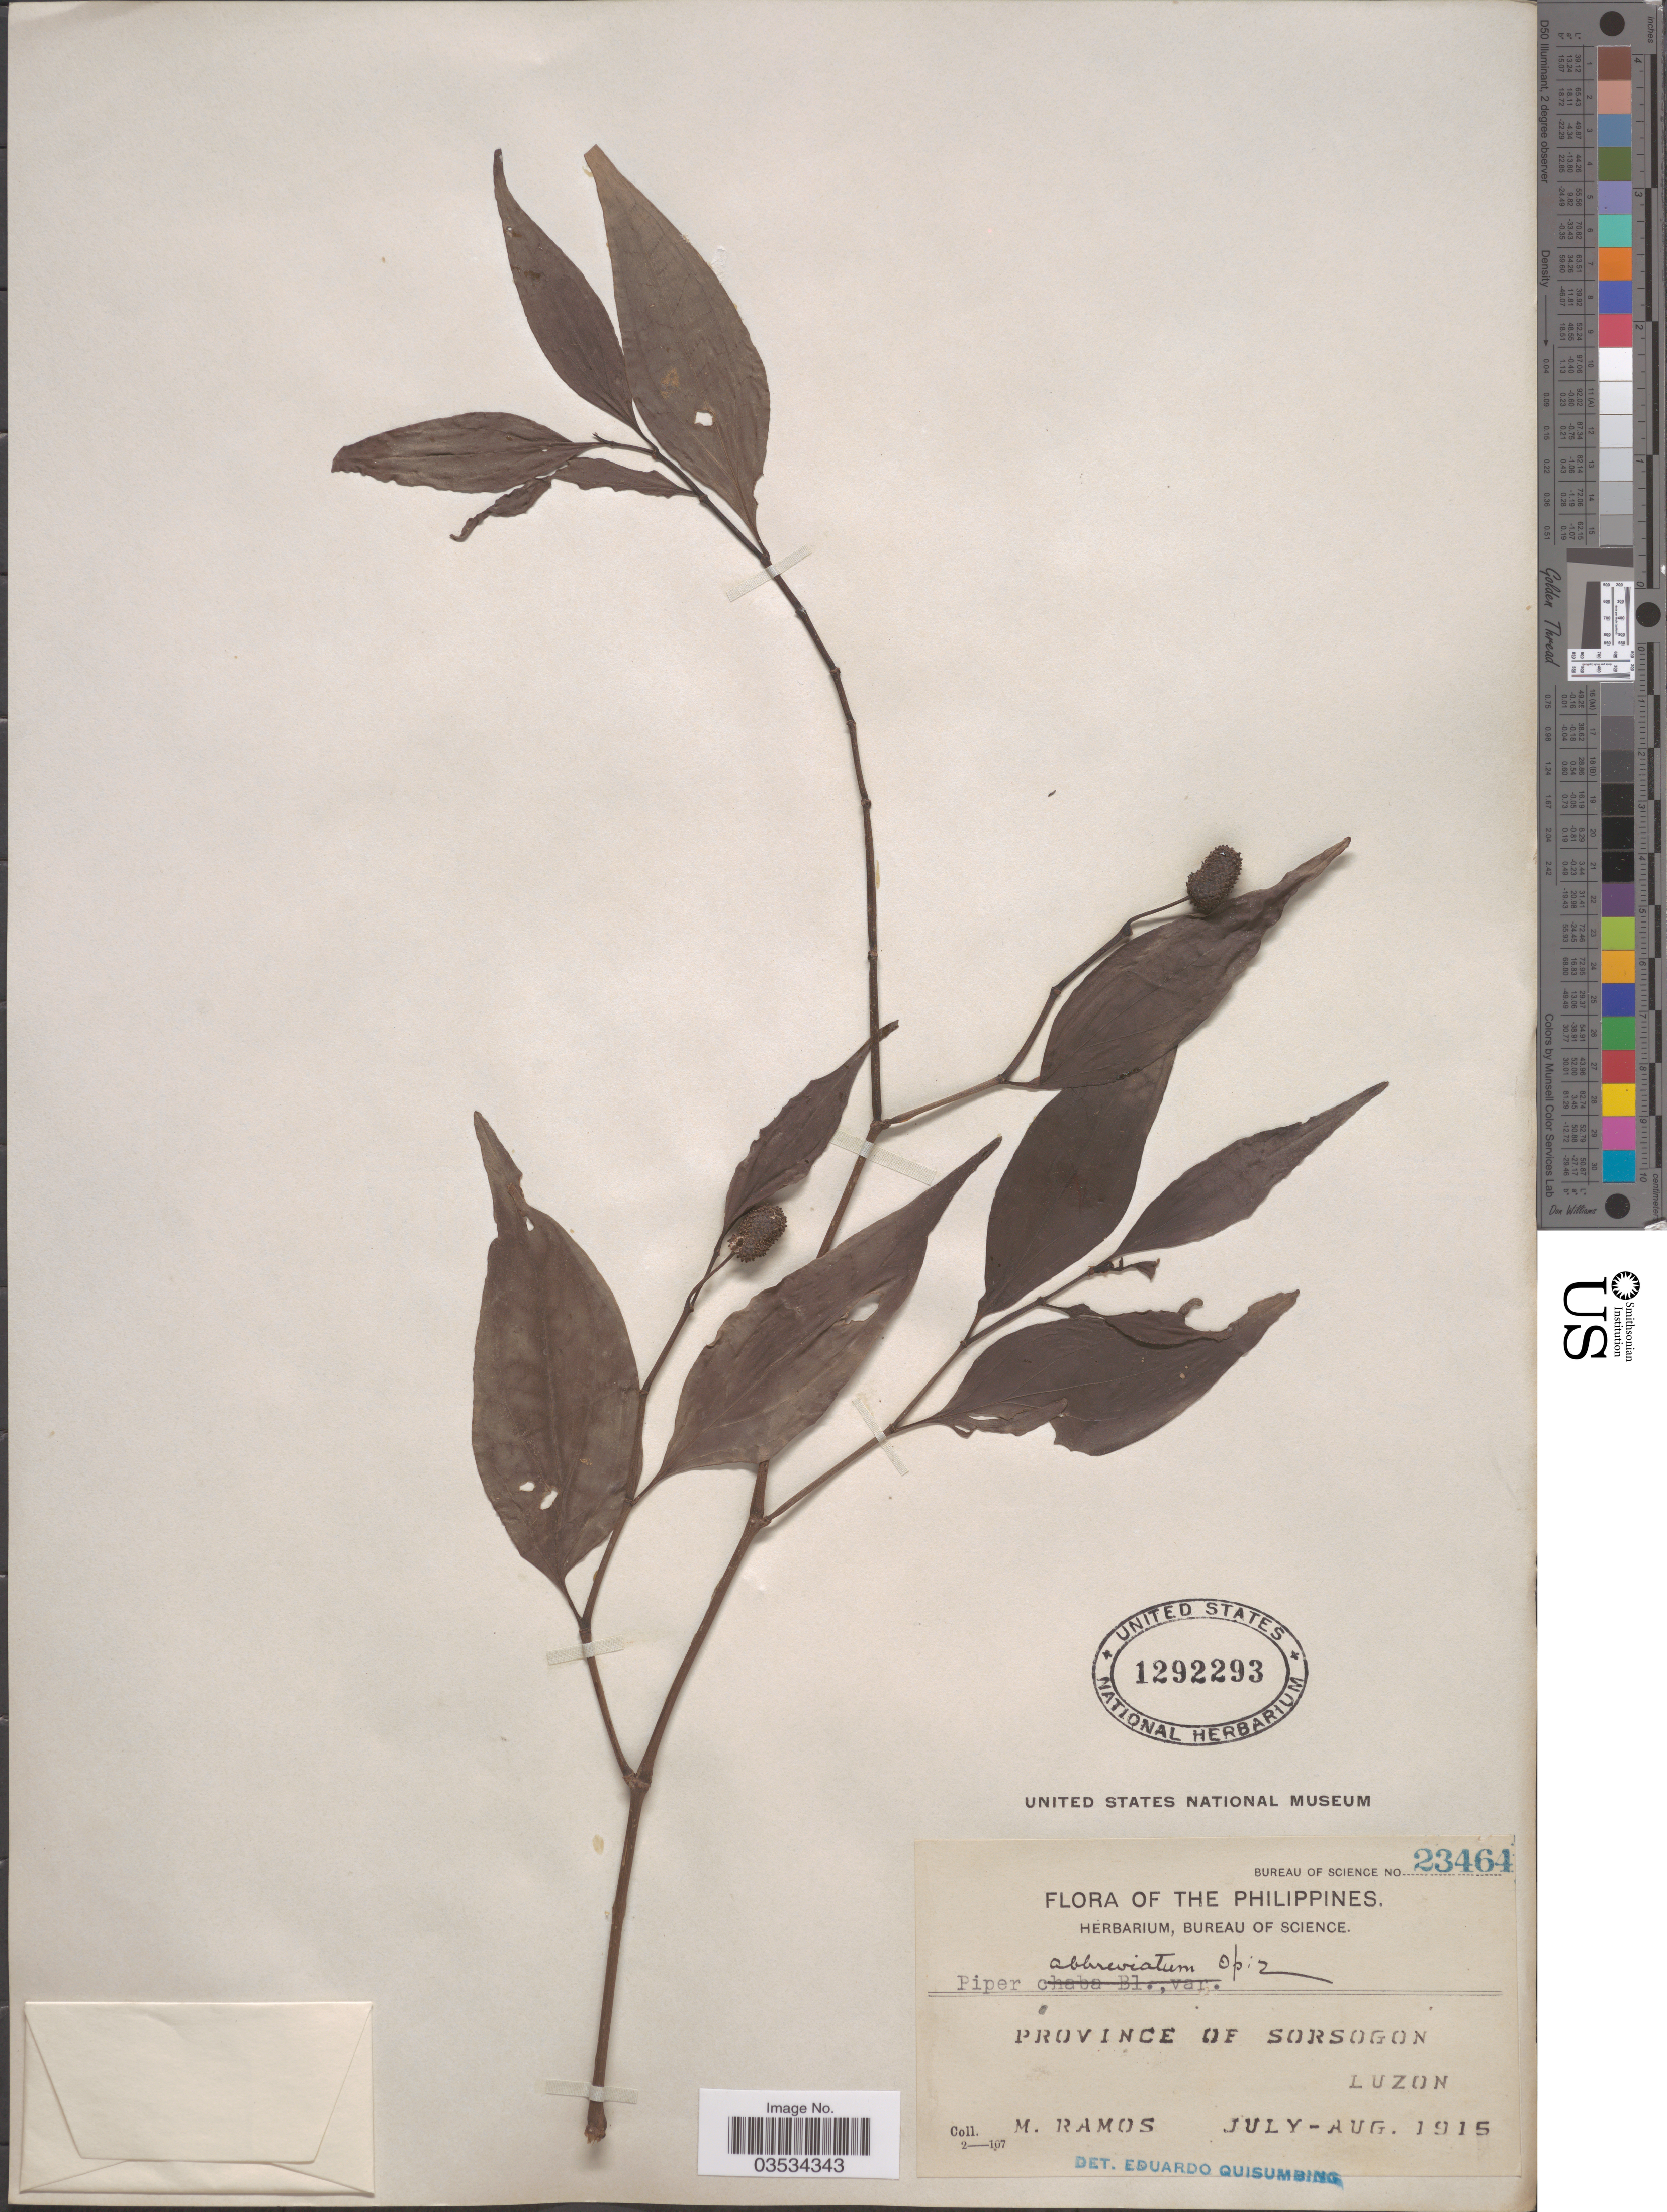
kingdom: Plantae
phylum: Tracheophyta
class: Magnoliopsida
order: Piperales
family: Piperaceae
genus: Piper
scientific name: Piper abbreviatum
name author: Opiz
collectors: M. Ramos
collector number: Bureau of Science 23464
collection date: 1915-07/1915-08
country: Philippines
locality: Province of Sorsogon. Luzon.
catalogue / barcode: US 1292293